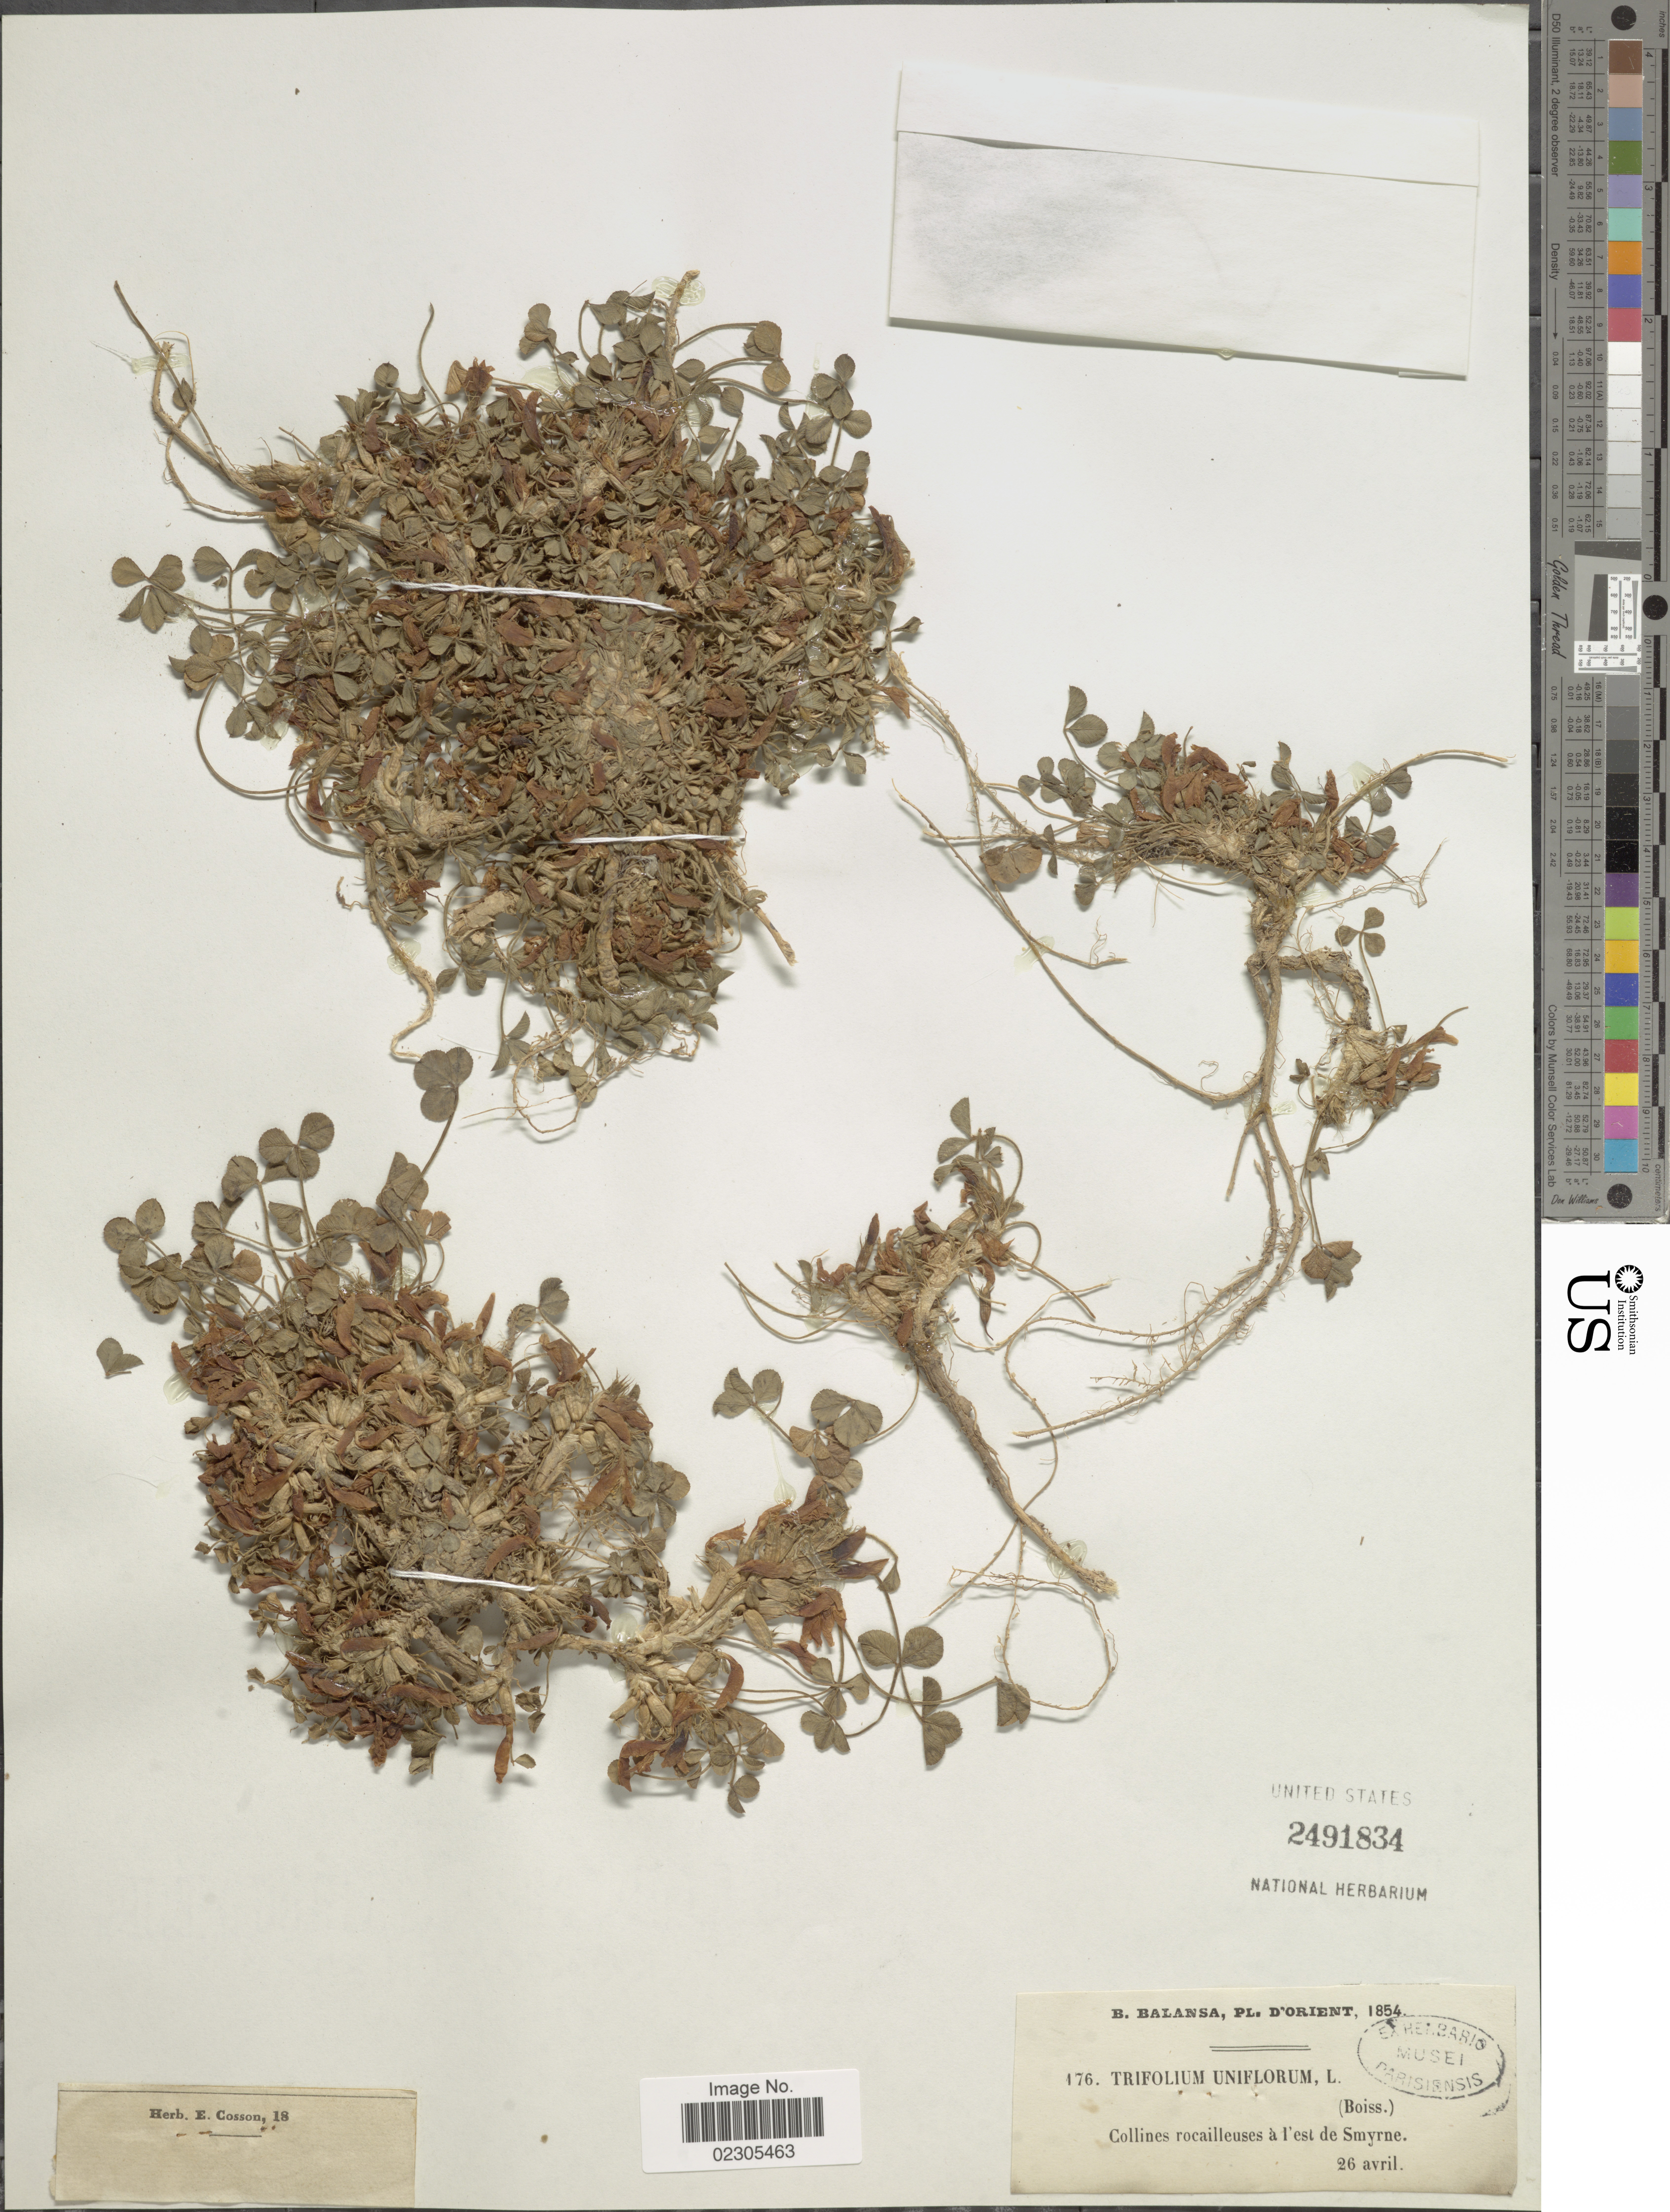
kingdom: Plantae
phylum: Tracheophyta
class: Magnoliopsida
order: Fabales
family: Fabaceae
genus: Trifolium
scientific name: Trifolium uniflorum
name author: L.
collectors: B. Balansa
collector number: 176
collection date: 1854-04-26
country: Turkey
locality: D'Orient, Collines rocailleuses a l'est de Smyrne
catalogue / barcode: US 2491834